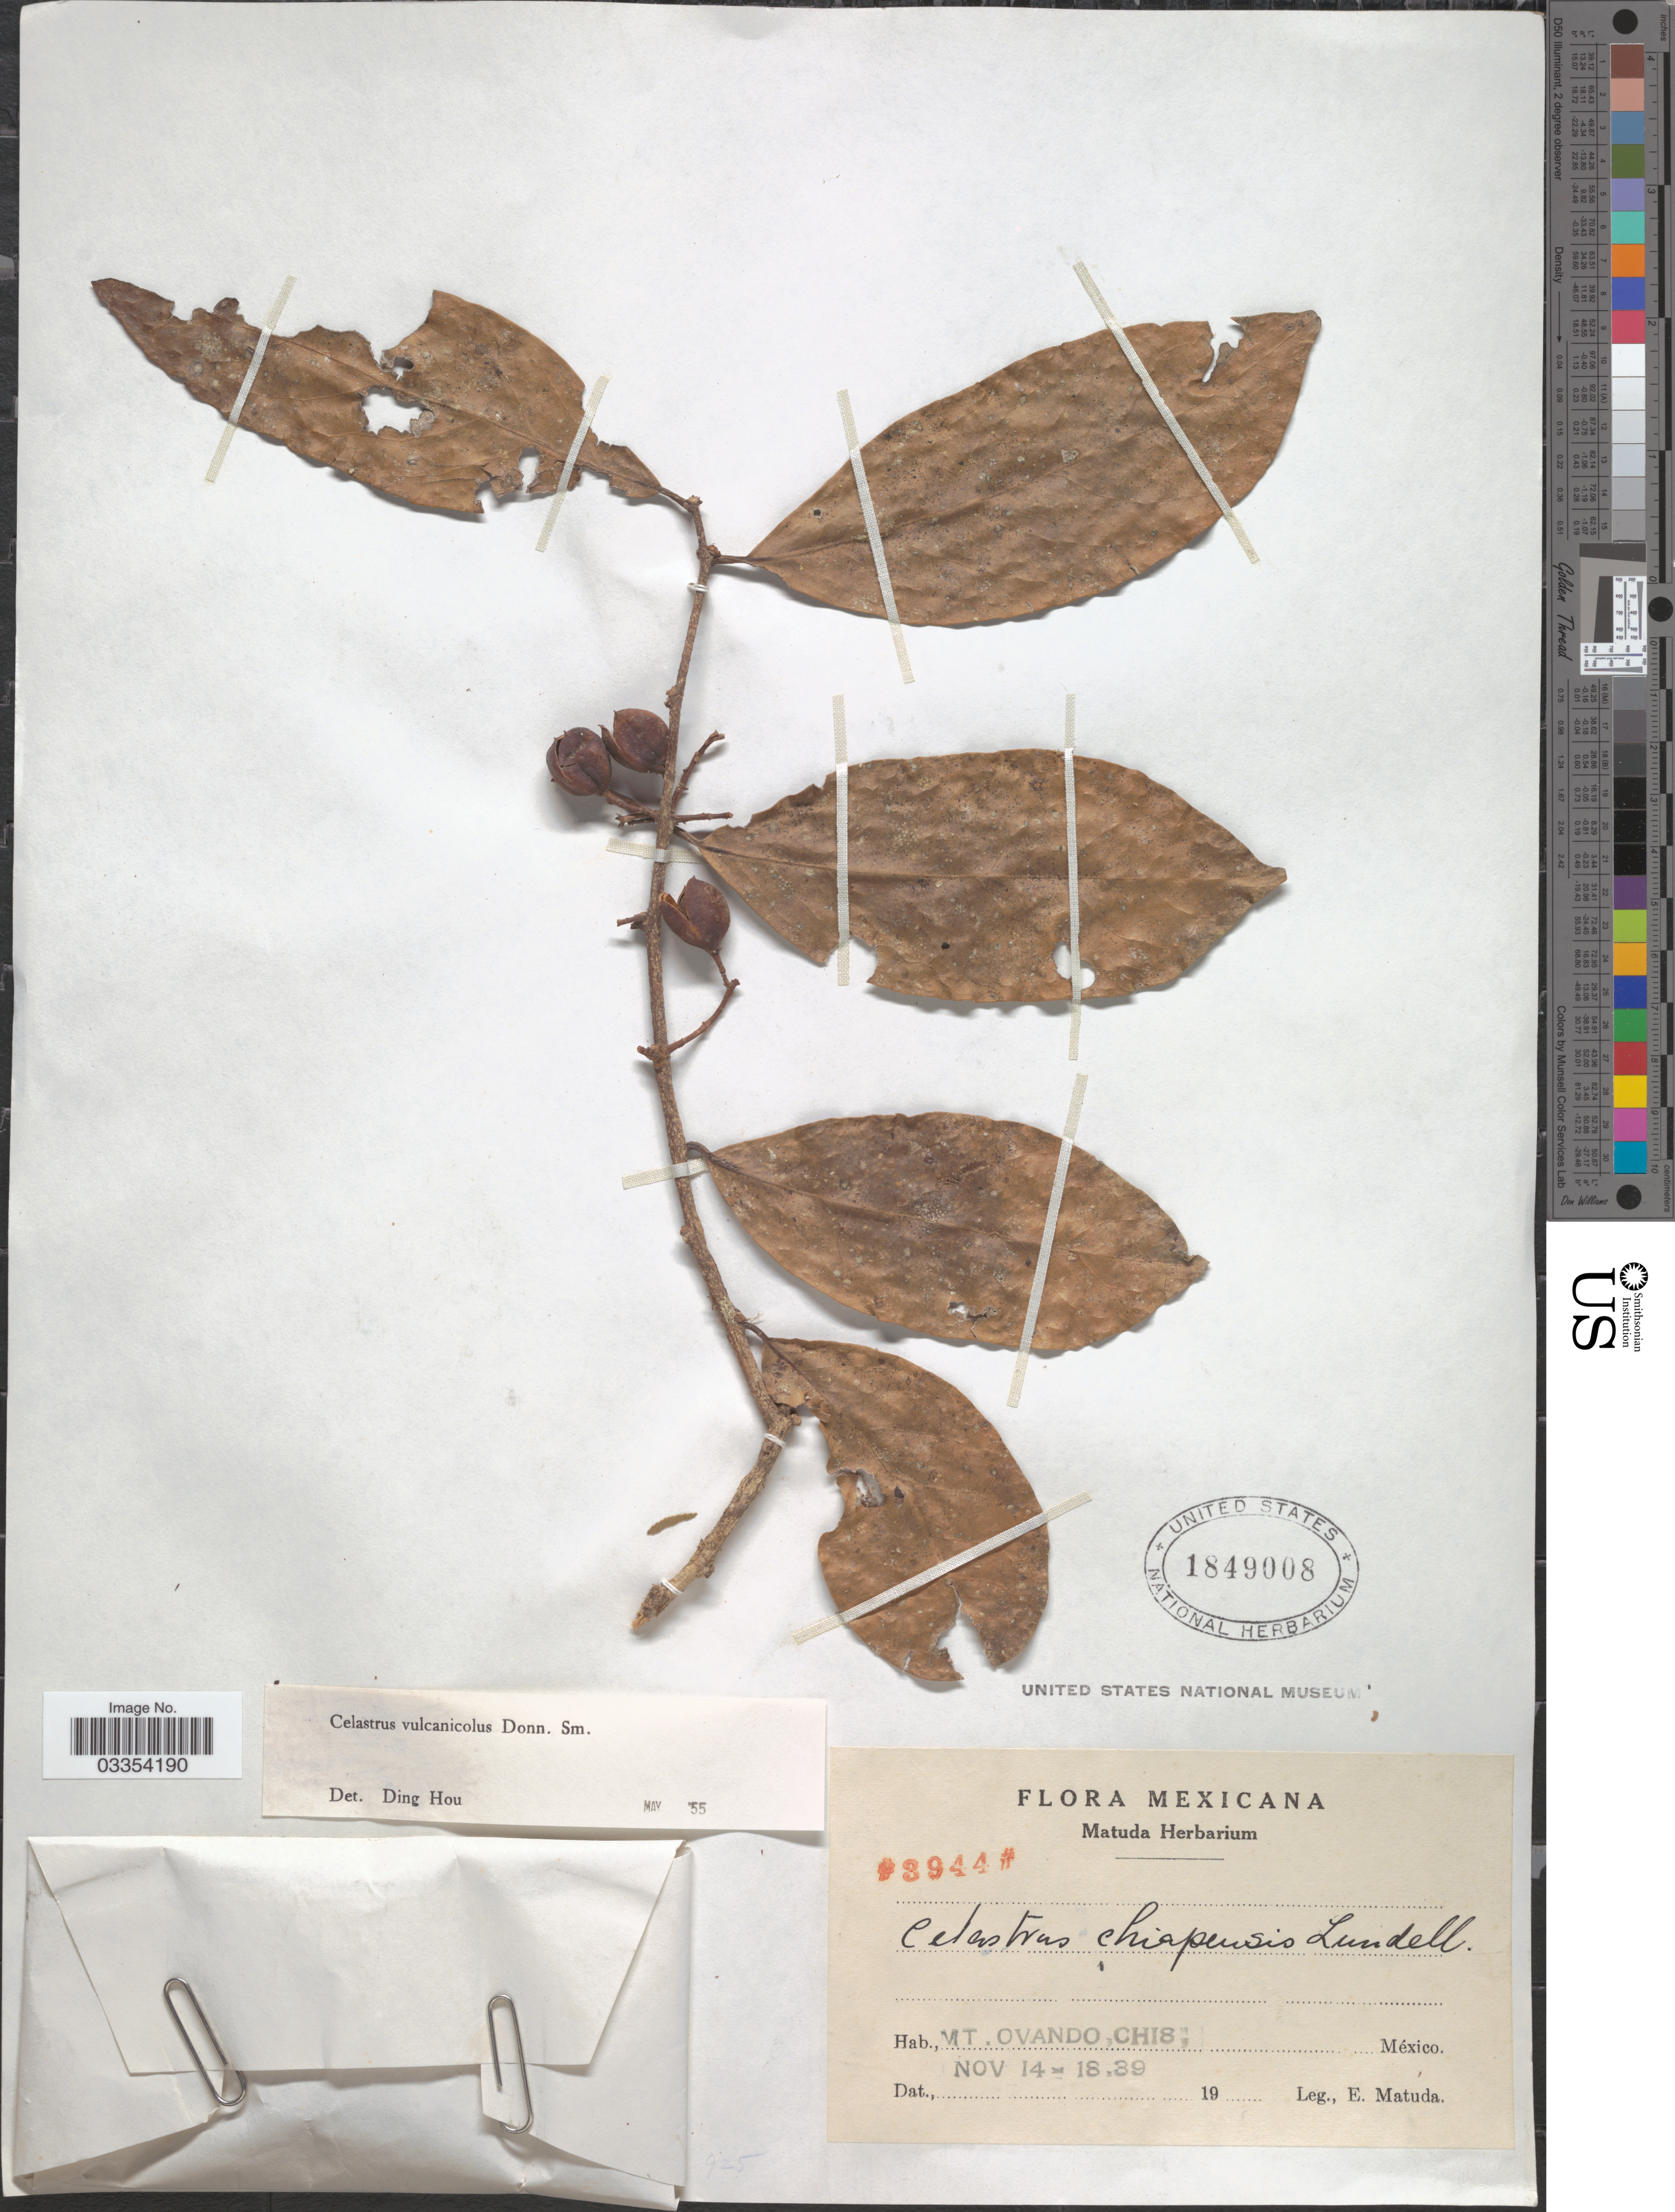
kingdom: Plantae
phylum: Tracheophyta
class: Magnoliopsida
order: Celastrales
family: Celastraceae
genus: Celastrus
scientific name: Celastrus vulcanicola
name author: Donn. Sm.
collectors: E. Matuda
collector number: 3944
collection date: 1939-11-14/1939-11-18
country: Mexico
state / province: Chiapas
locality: Mt. Ovando, Chis.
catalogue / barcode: US 1849008